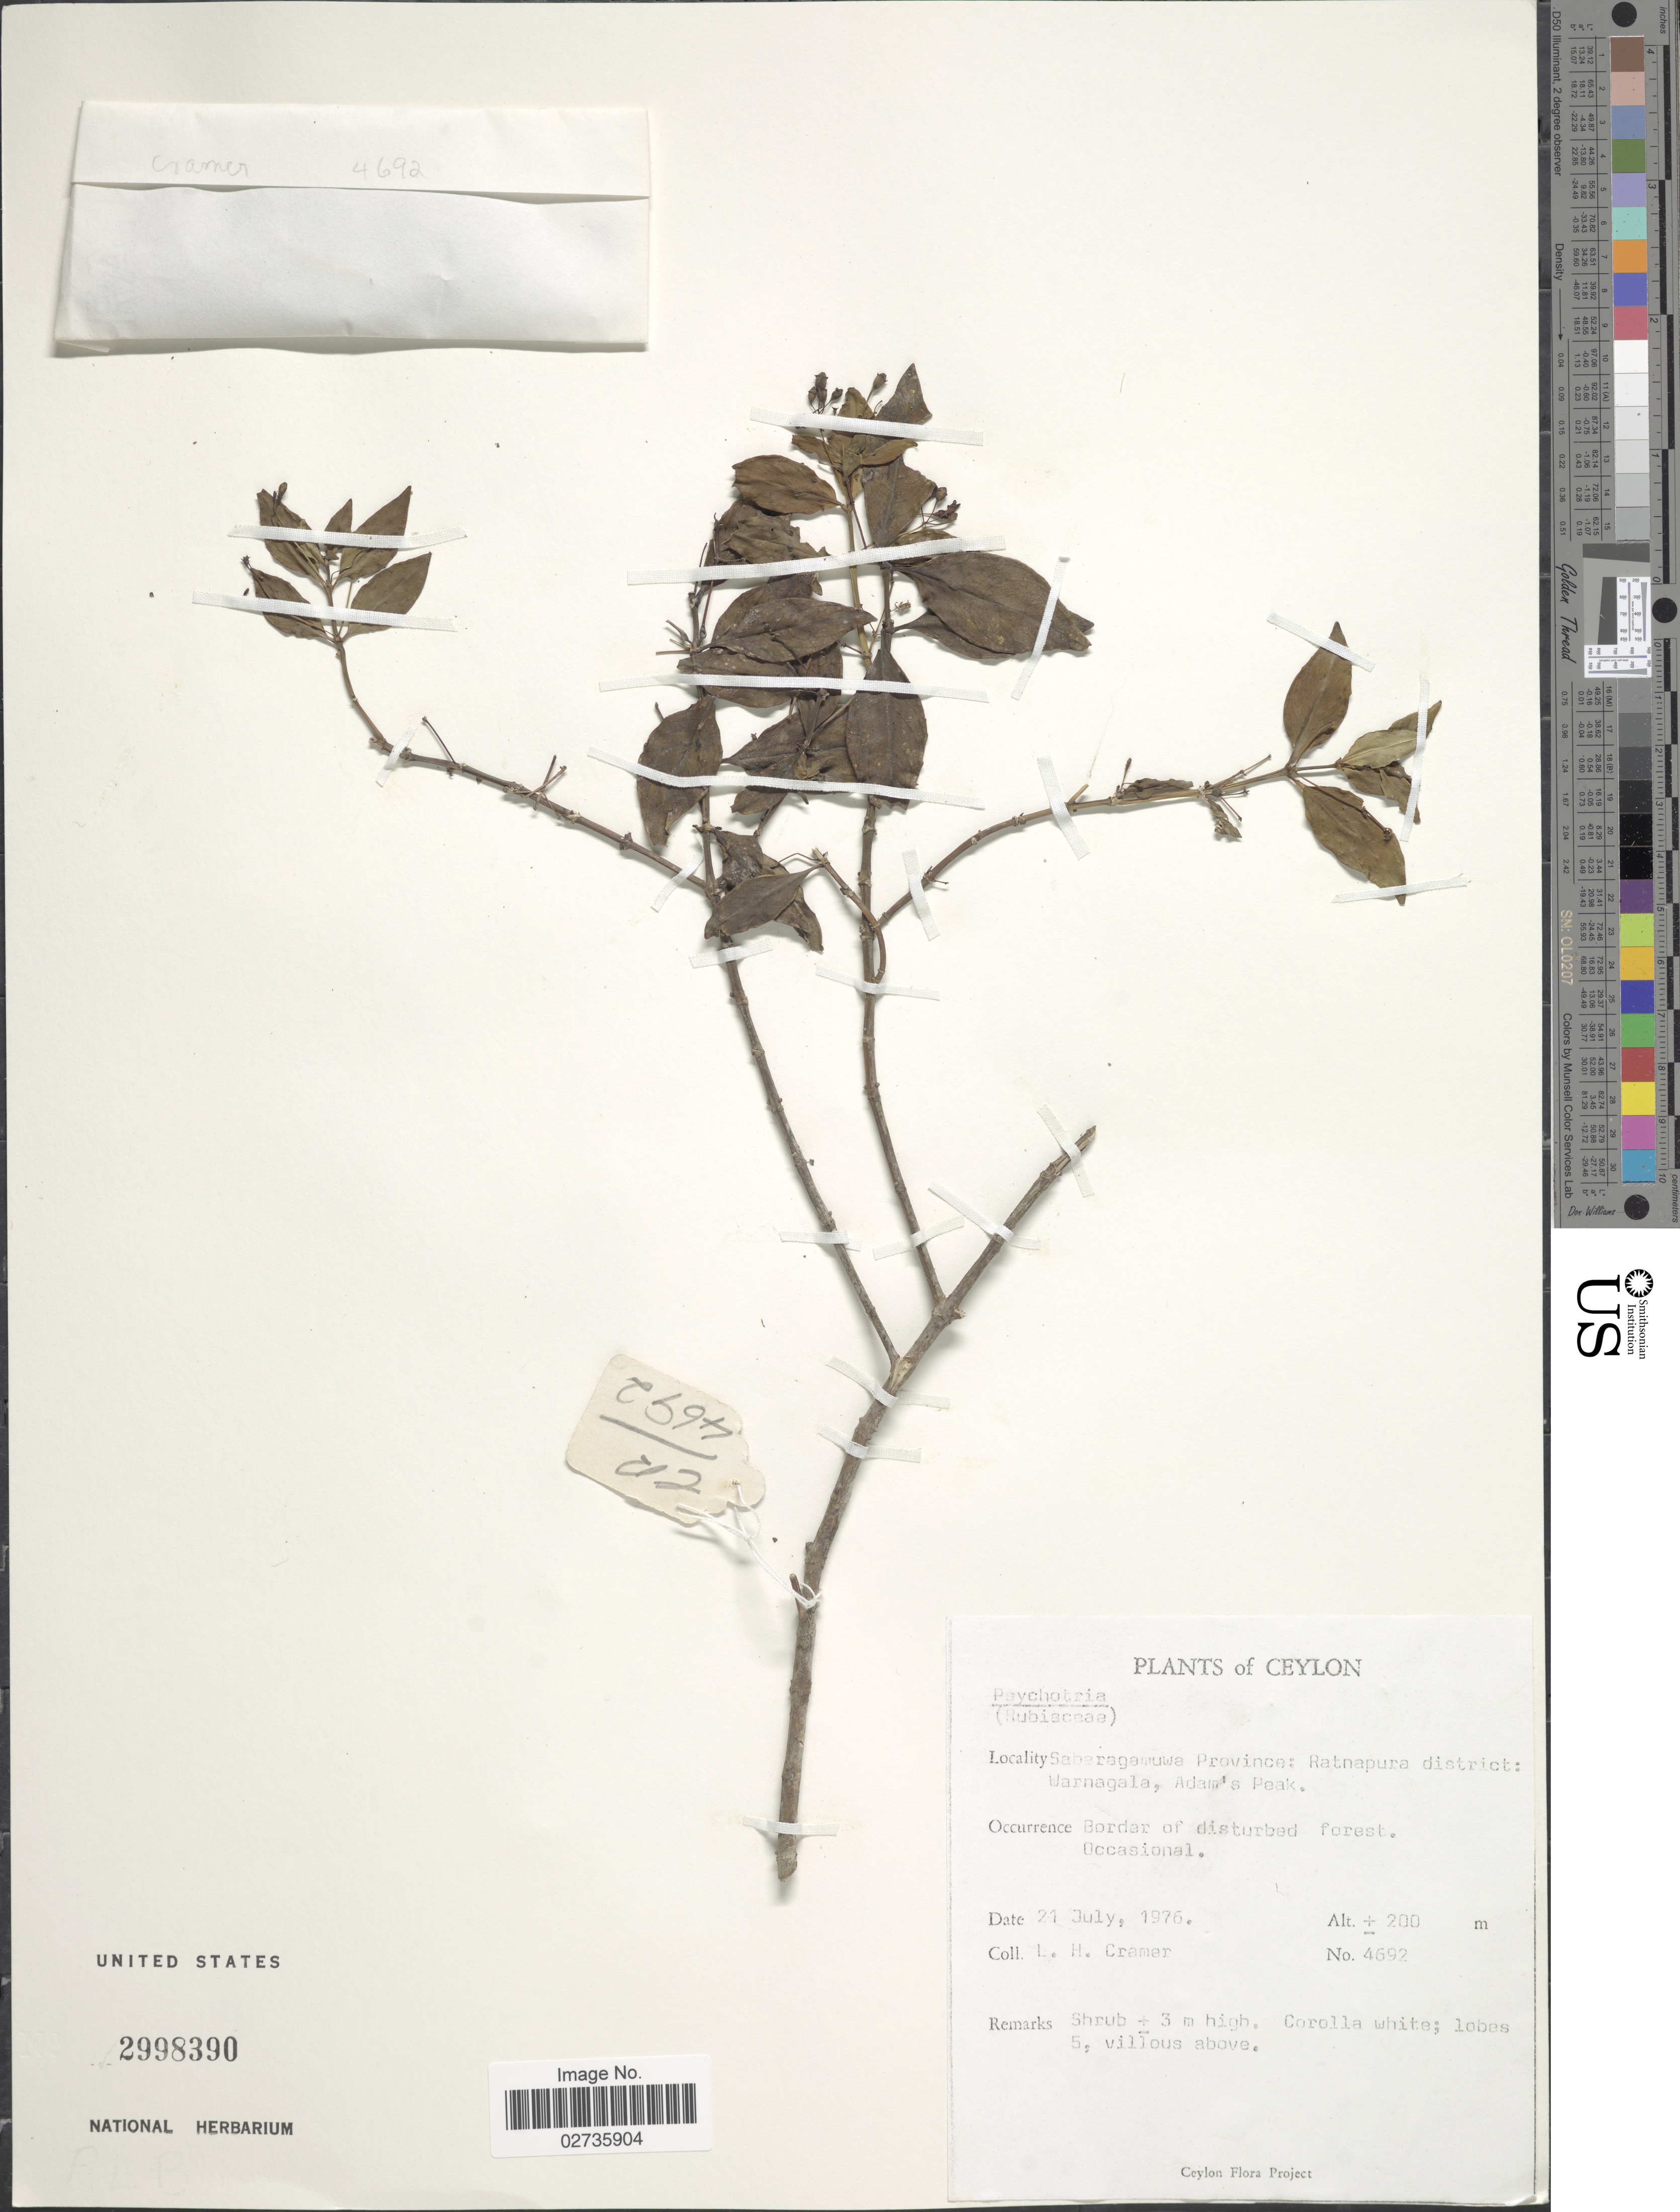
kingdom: Plantae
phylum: Tracheophyta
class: Magnoliopsida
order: Gentianales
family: Rubiaceae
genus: Psychotria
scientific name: Psychotria sp.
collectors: L. H. Cramer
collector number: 4692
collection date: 1976-07-21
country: Sri Lanka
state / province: Sabaragamuwa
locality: Ceylon, Ratnapura district: Warnagala, Adam's Peak, Border of disturbed forest. Occasional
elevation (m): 200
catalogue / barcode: US 2998390